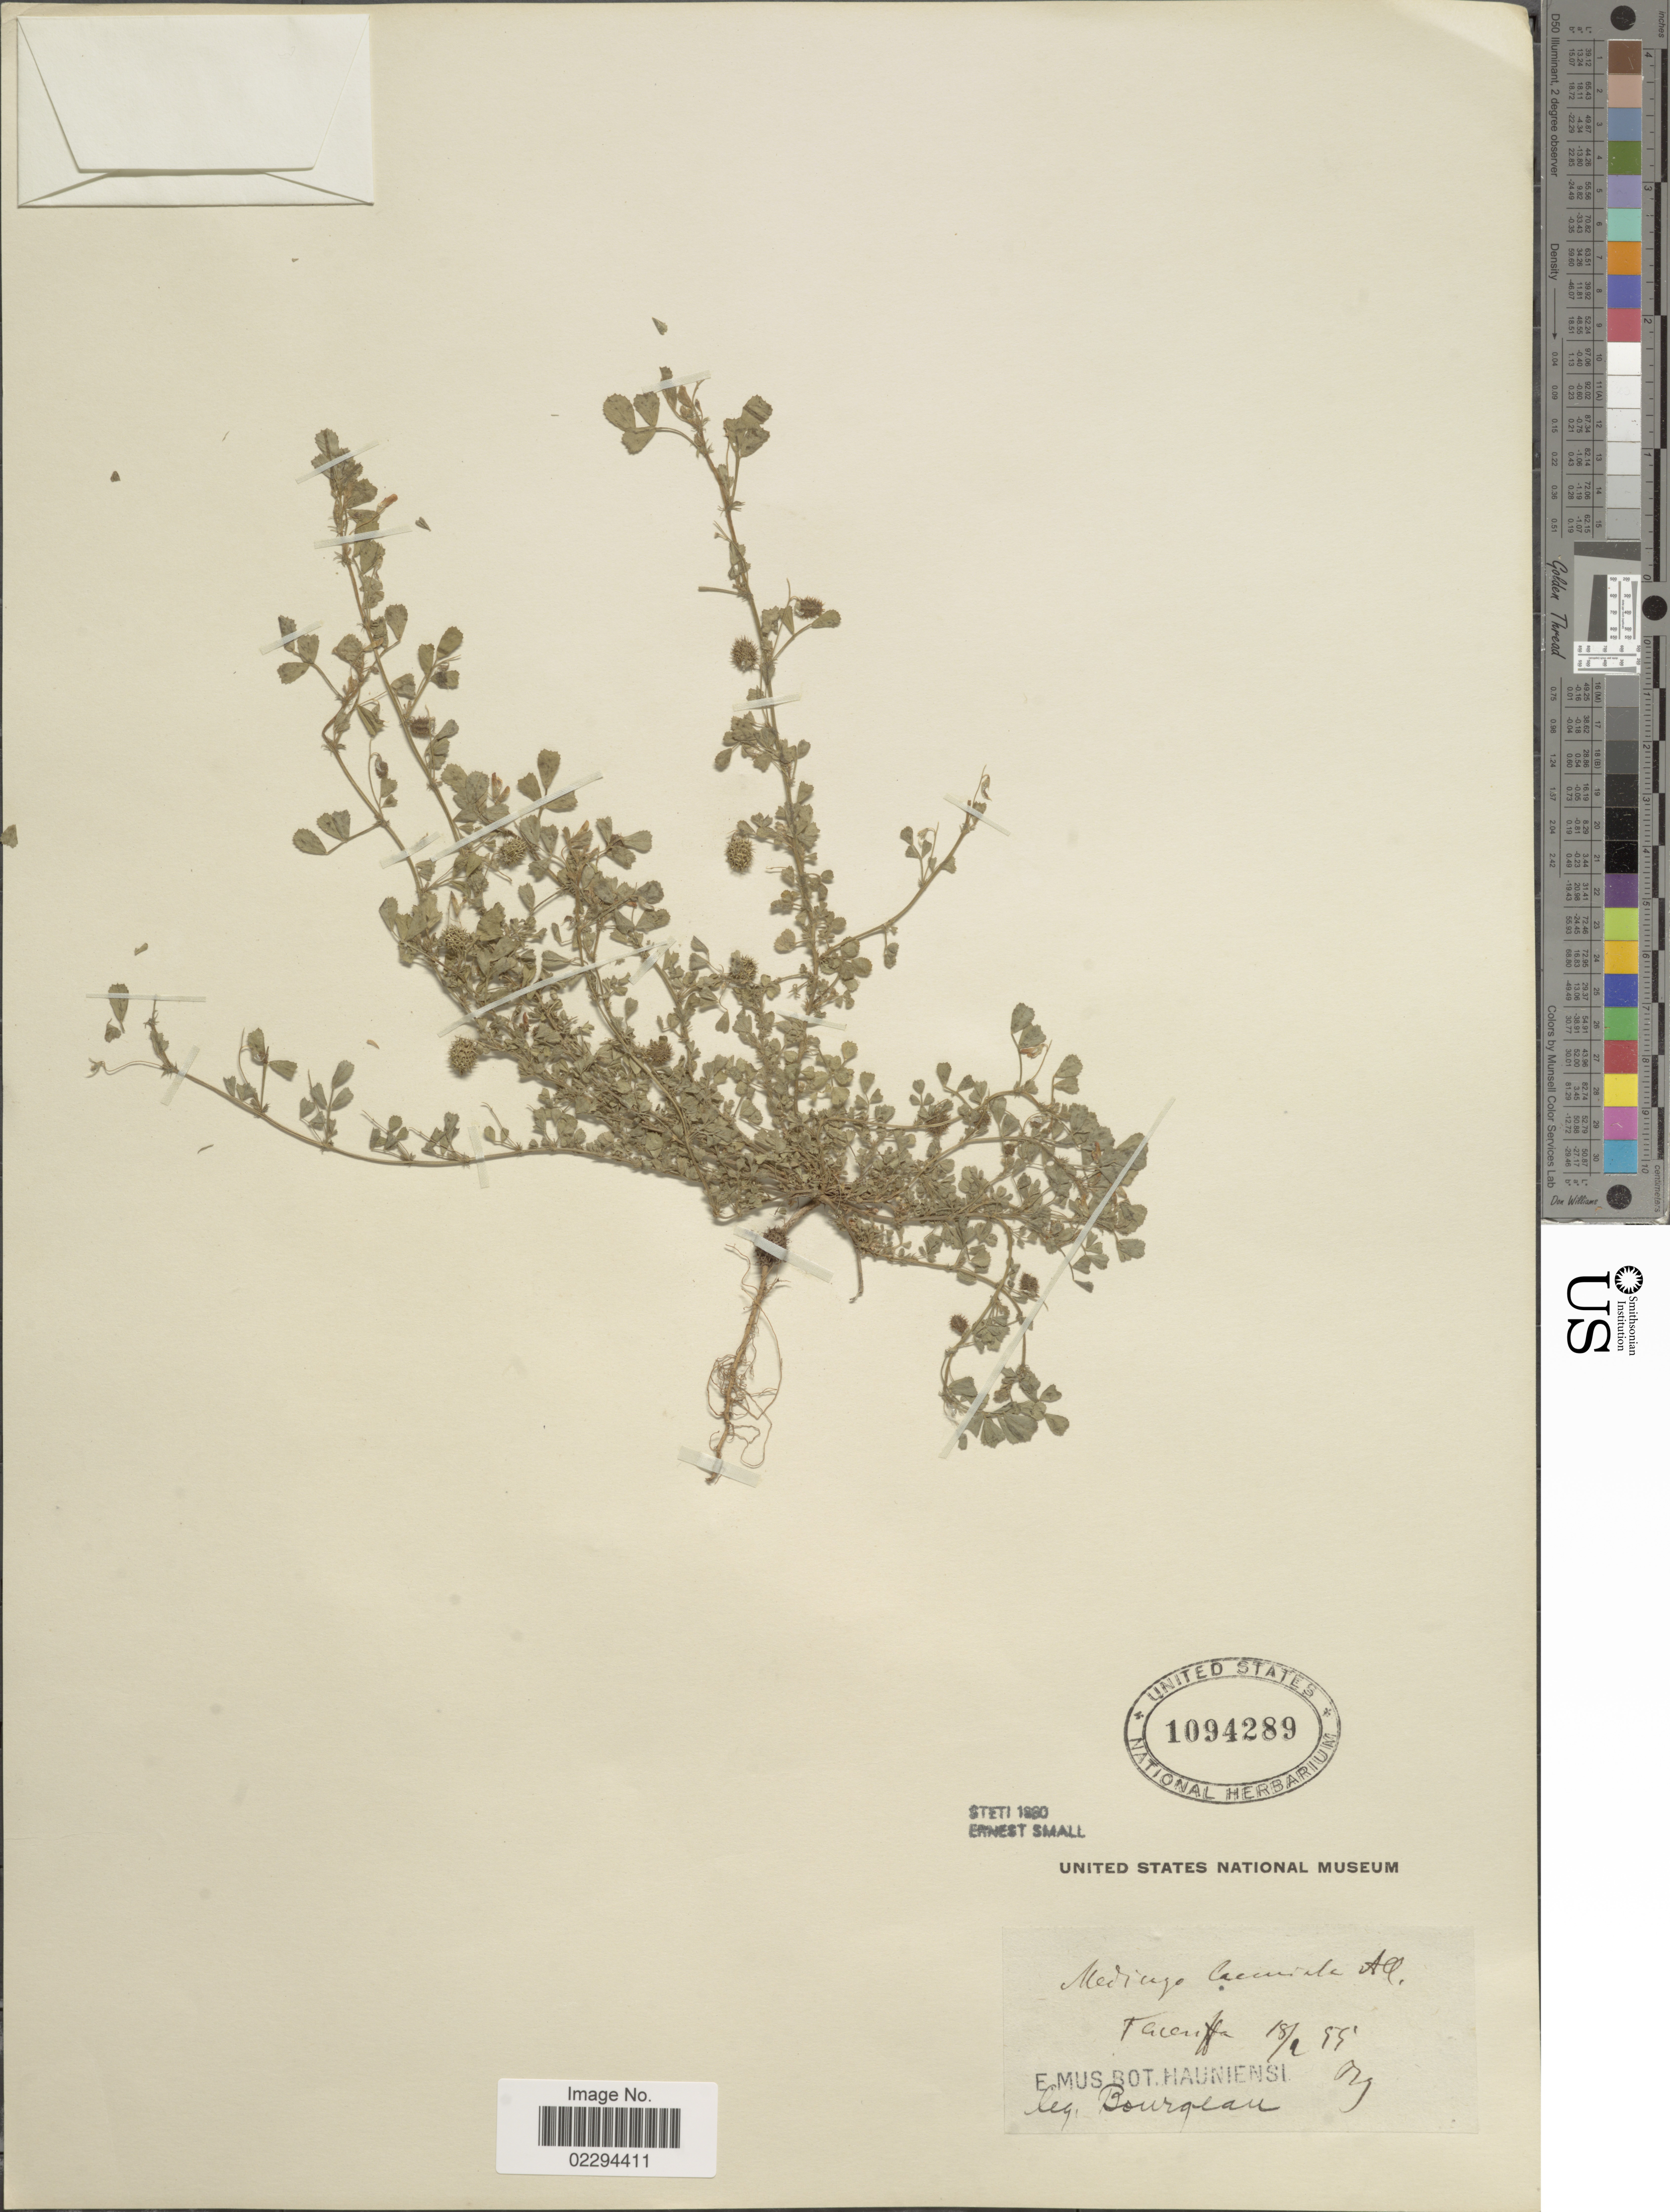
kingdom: Plantae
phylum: Tracheophyta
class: Magnoliopsida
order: Fabales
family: Fabaceae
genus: Medicago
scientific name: Medicago laciniata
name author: (L.) Mill.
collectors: -. Bourgeau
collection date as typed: Transcribed d/m/y: 18/9/55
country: Spain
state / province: Canarias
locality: Teneriffe.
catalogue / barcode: US 1094289